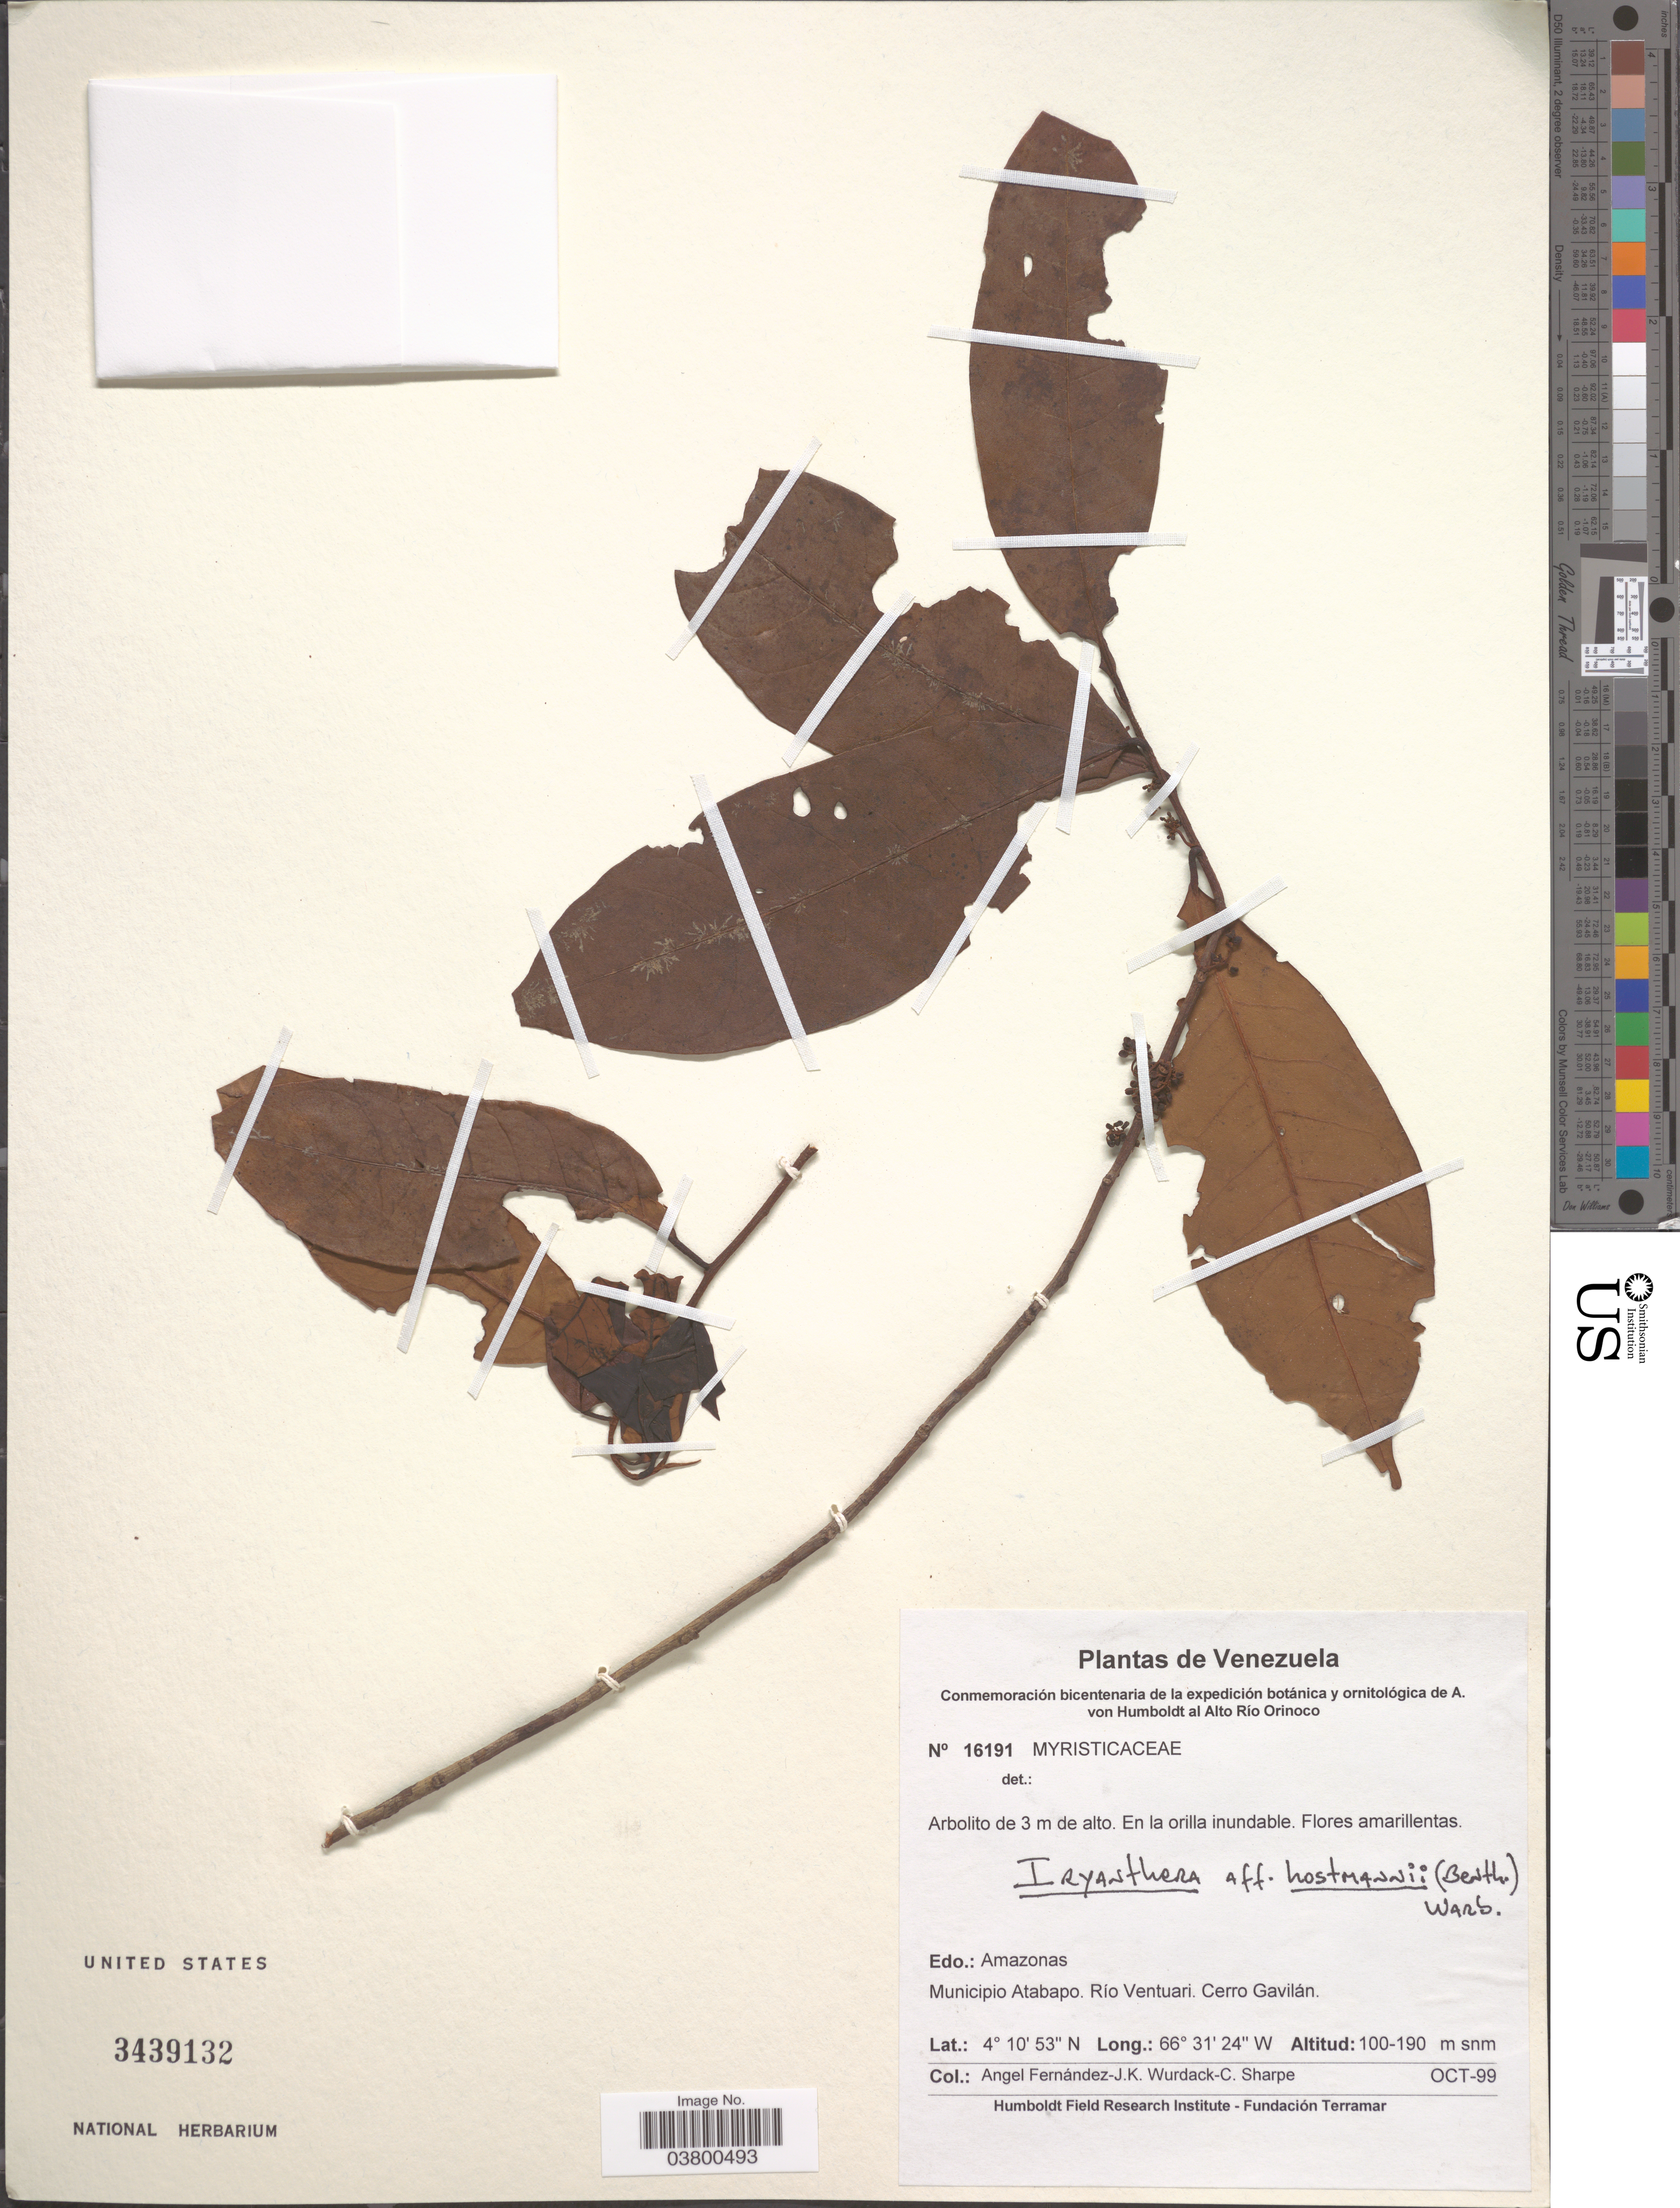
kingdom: Plantae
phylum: Tracheophyta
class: Magnoliopsida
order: Magnoliales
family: Myristicaceae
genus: Iryanthera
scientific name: Iryanthera hostmannii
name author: (Benth.) Warb.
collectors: Á. Fernández, J. J. Wurdack & C. Sharpe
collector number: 16191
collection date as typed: Transcribed d/m/y: /10/99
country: Venezuela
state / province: Amazonas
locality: Municipio Atabapo. Río Ventuari. Cerro Gavilán.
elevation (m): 100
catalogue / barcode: US 3439132